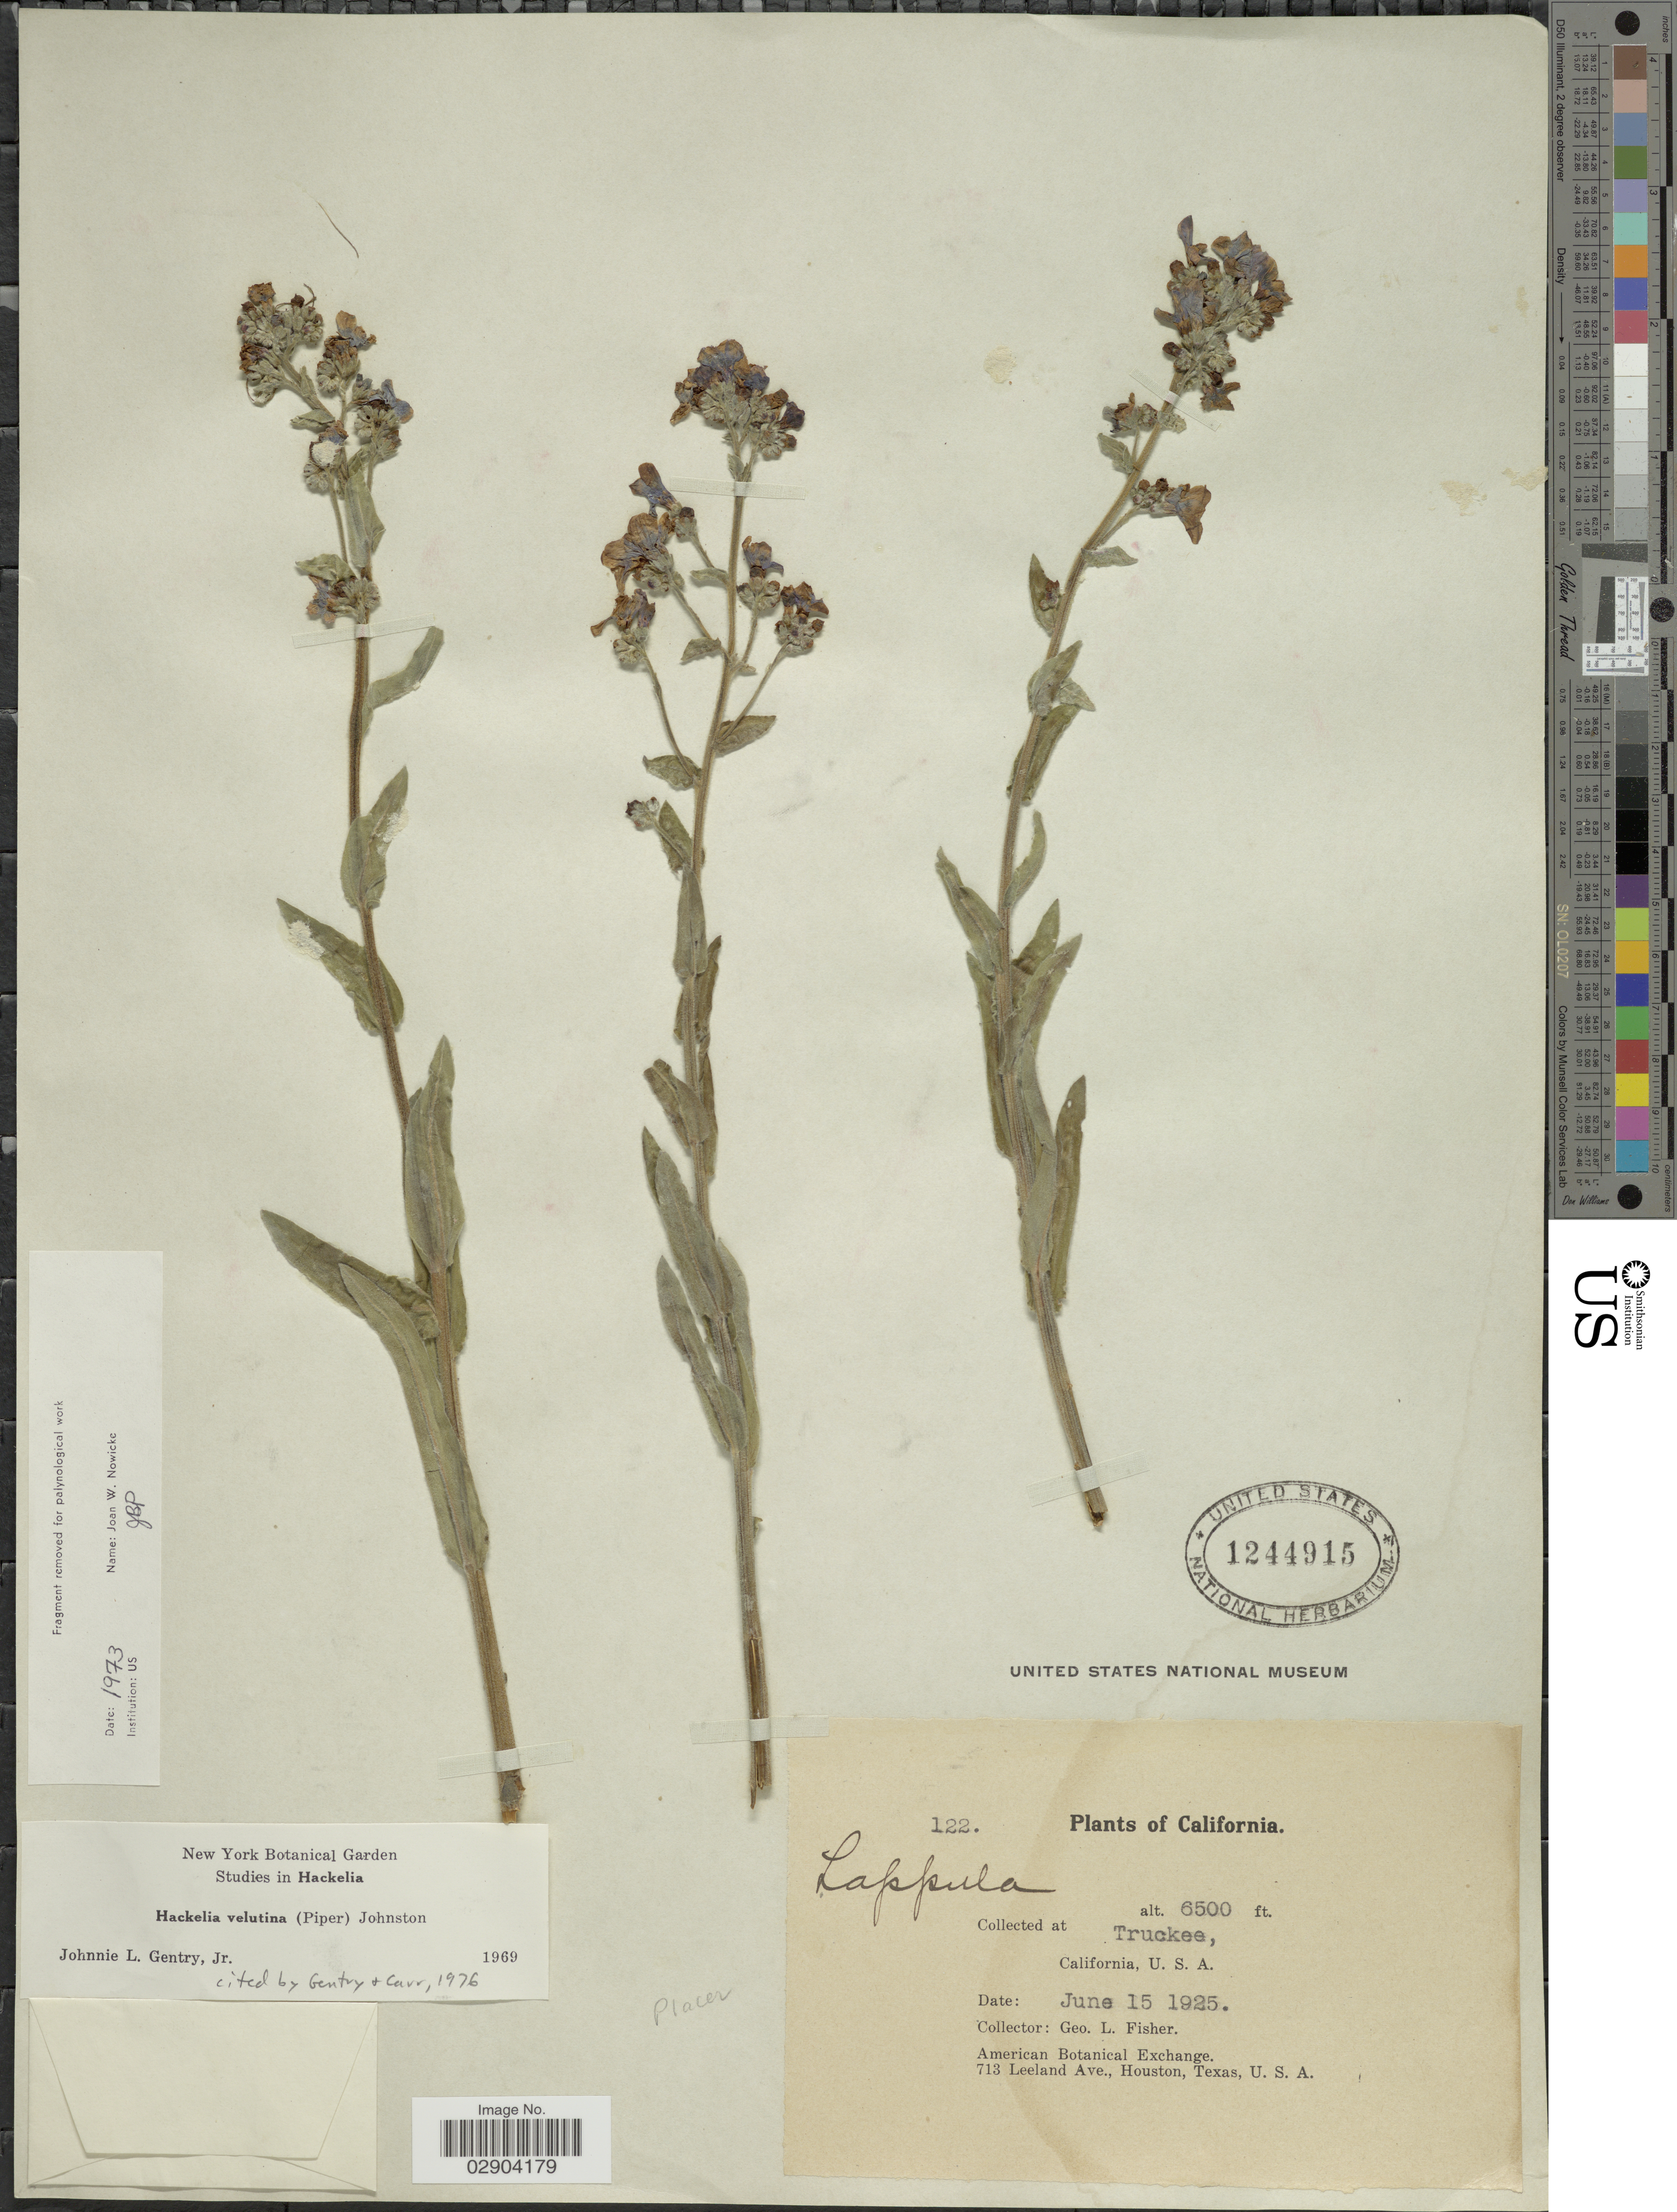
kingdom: Plantae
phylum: Tracheophyta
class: Magnoliopsida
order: Boraginales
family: Boraginaceae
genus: Hackelia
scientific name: Hackelia velutina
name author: (Piper) I.M. Johnst.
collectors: G. L. Fisher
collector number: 122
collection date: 1925-06-15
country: United States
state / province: California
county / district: Nevada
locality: Truckee.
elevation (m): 1981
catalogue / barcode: US 1244915